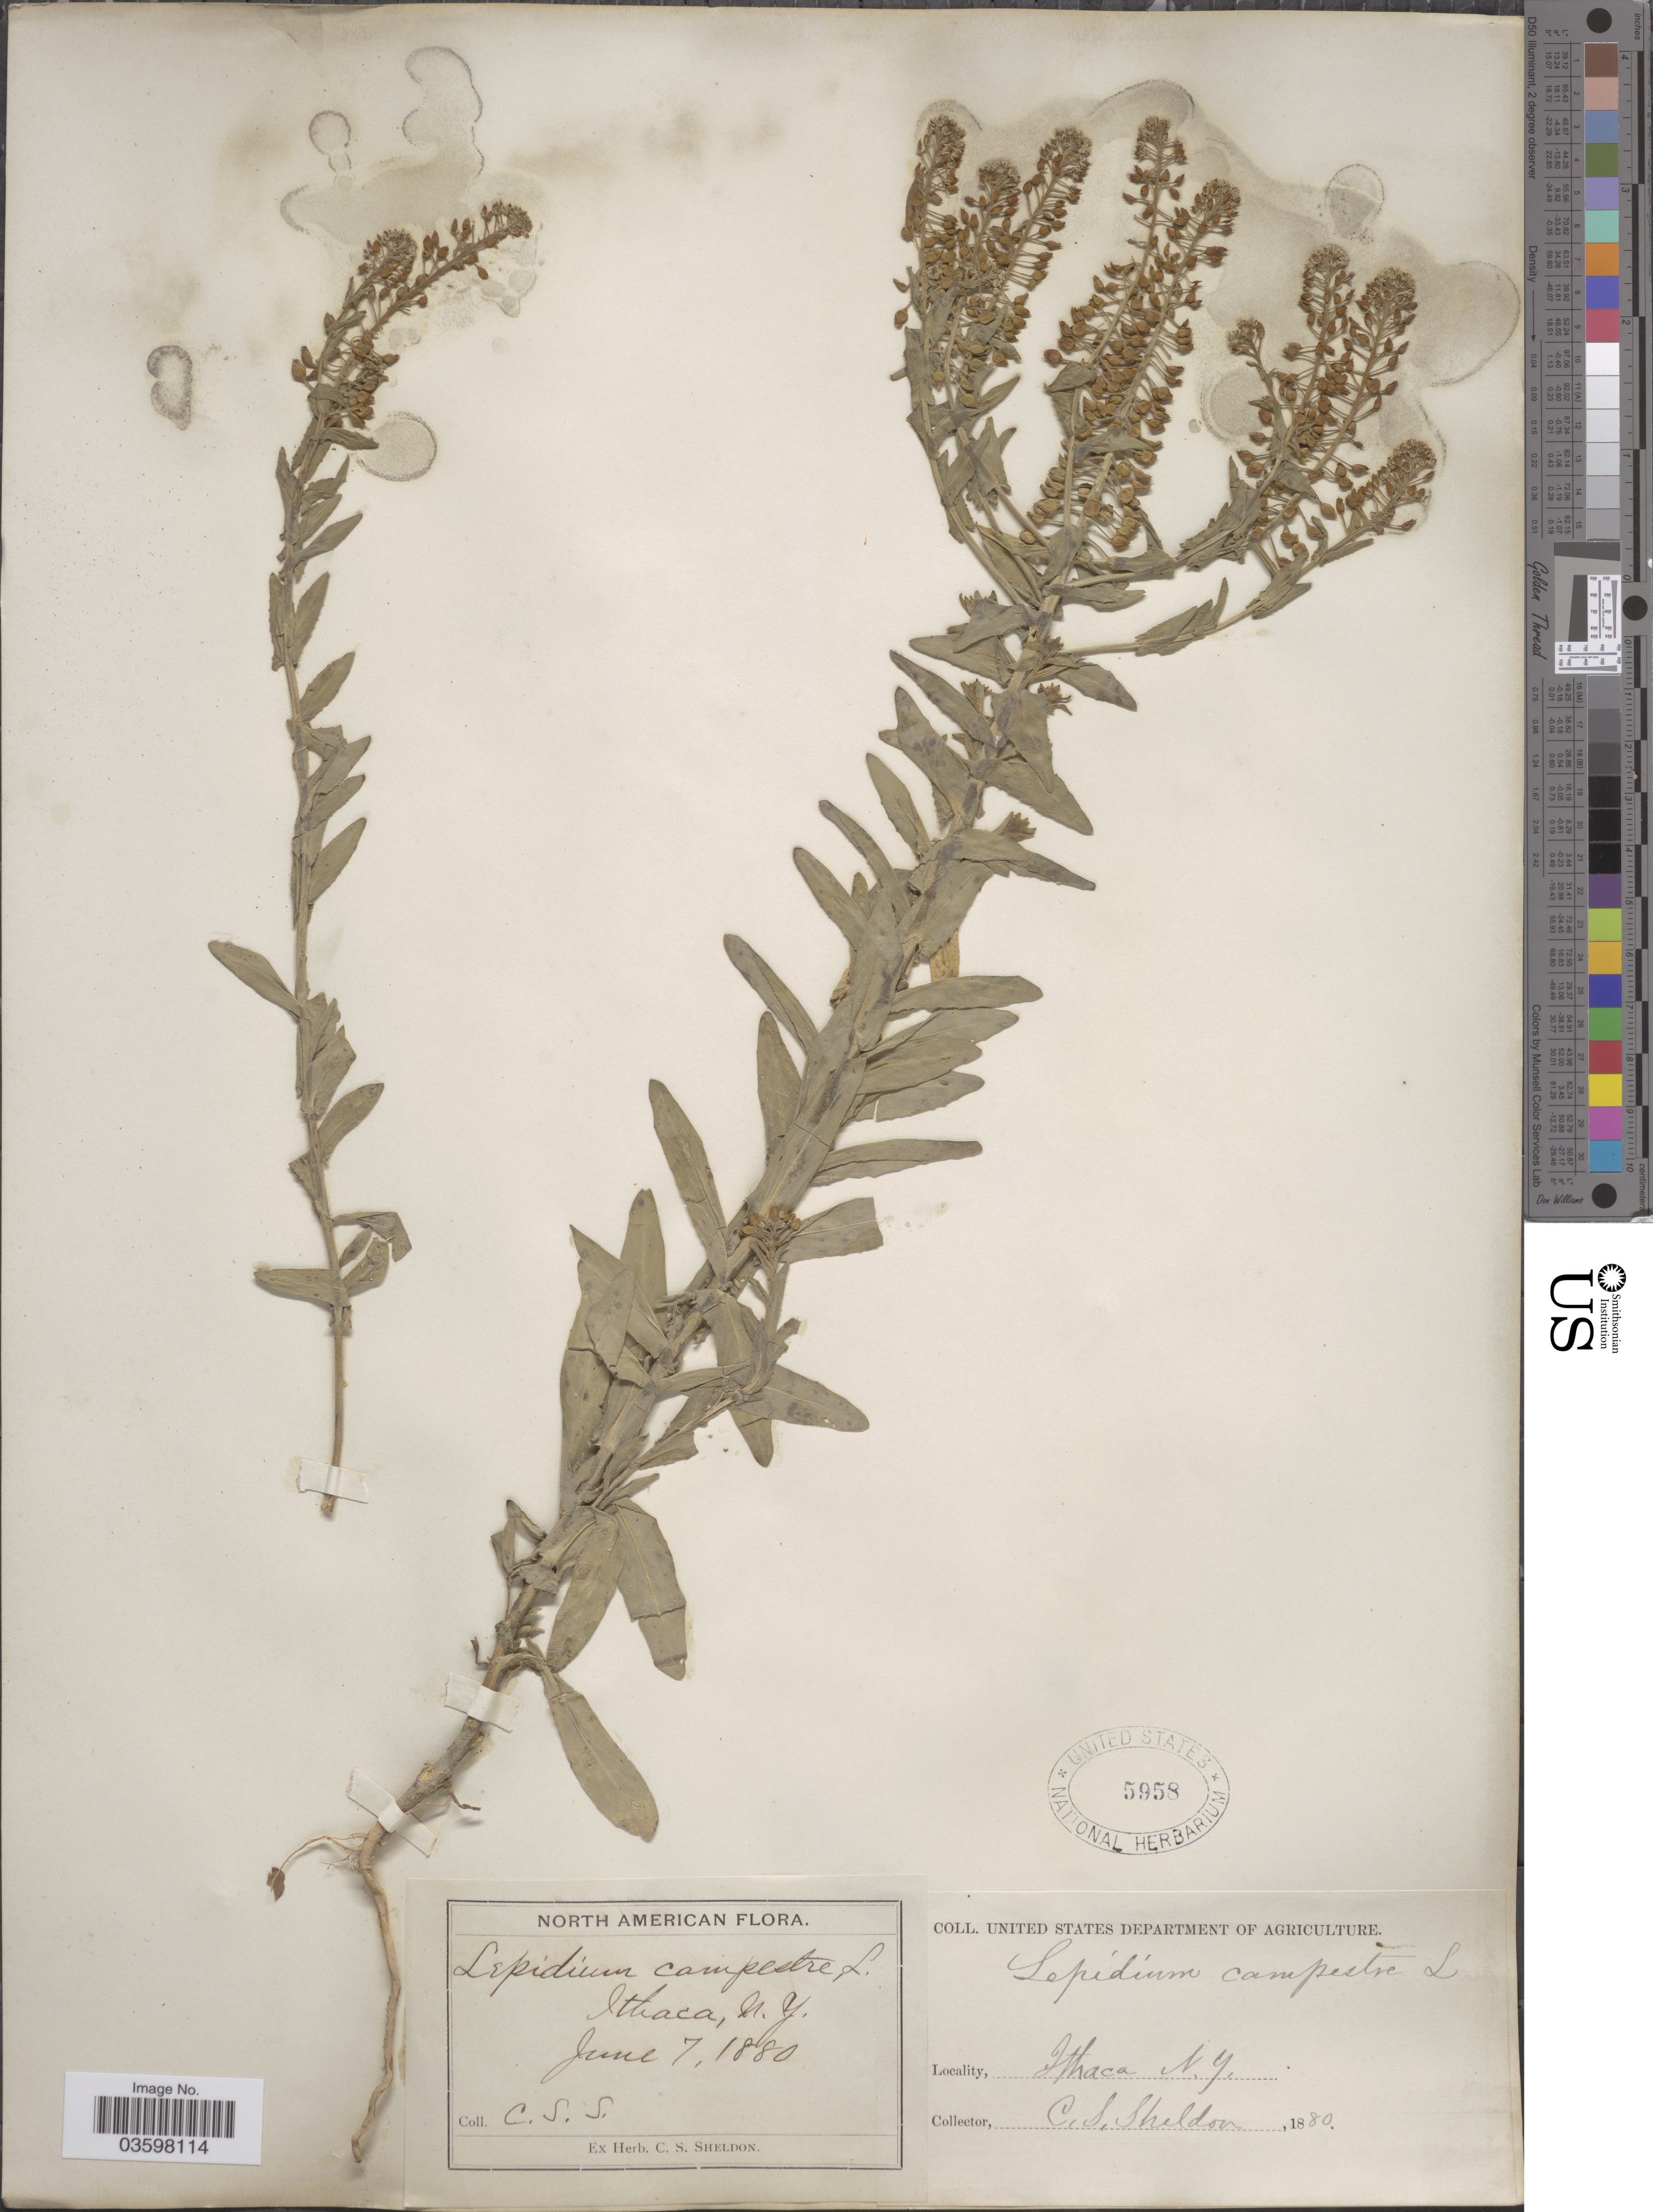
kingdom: Plantae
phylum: Tracheophyta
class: Magnoliopsida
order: Brassicales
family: Brassicaceae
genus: Lepidium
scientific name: Lepidium campestre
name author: (L.) W.T. Aiton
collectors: C. S. Sheldon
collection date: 1880-06-07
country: United States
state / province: New York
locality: Ithaca.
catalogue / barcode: US 5958